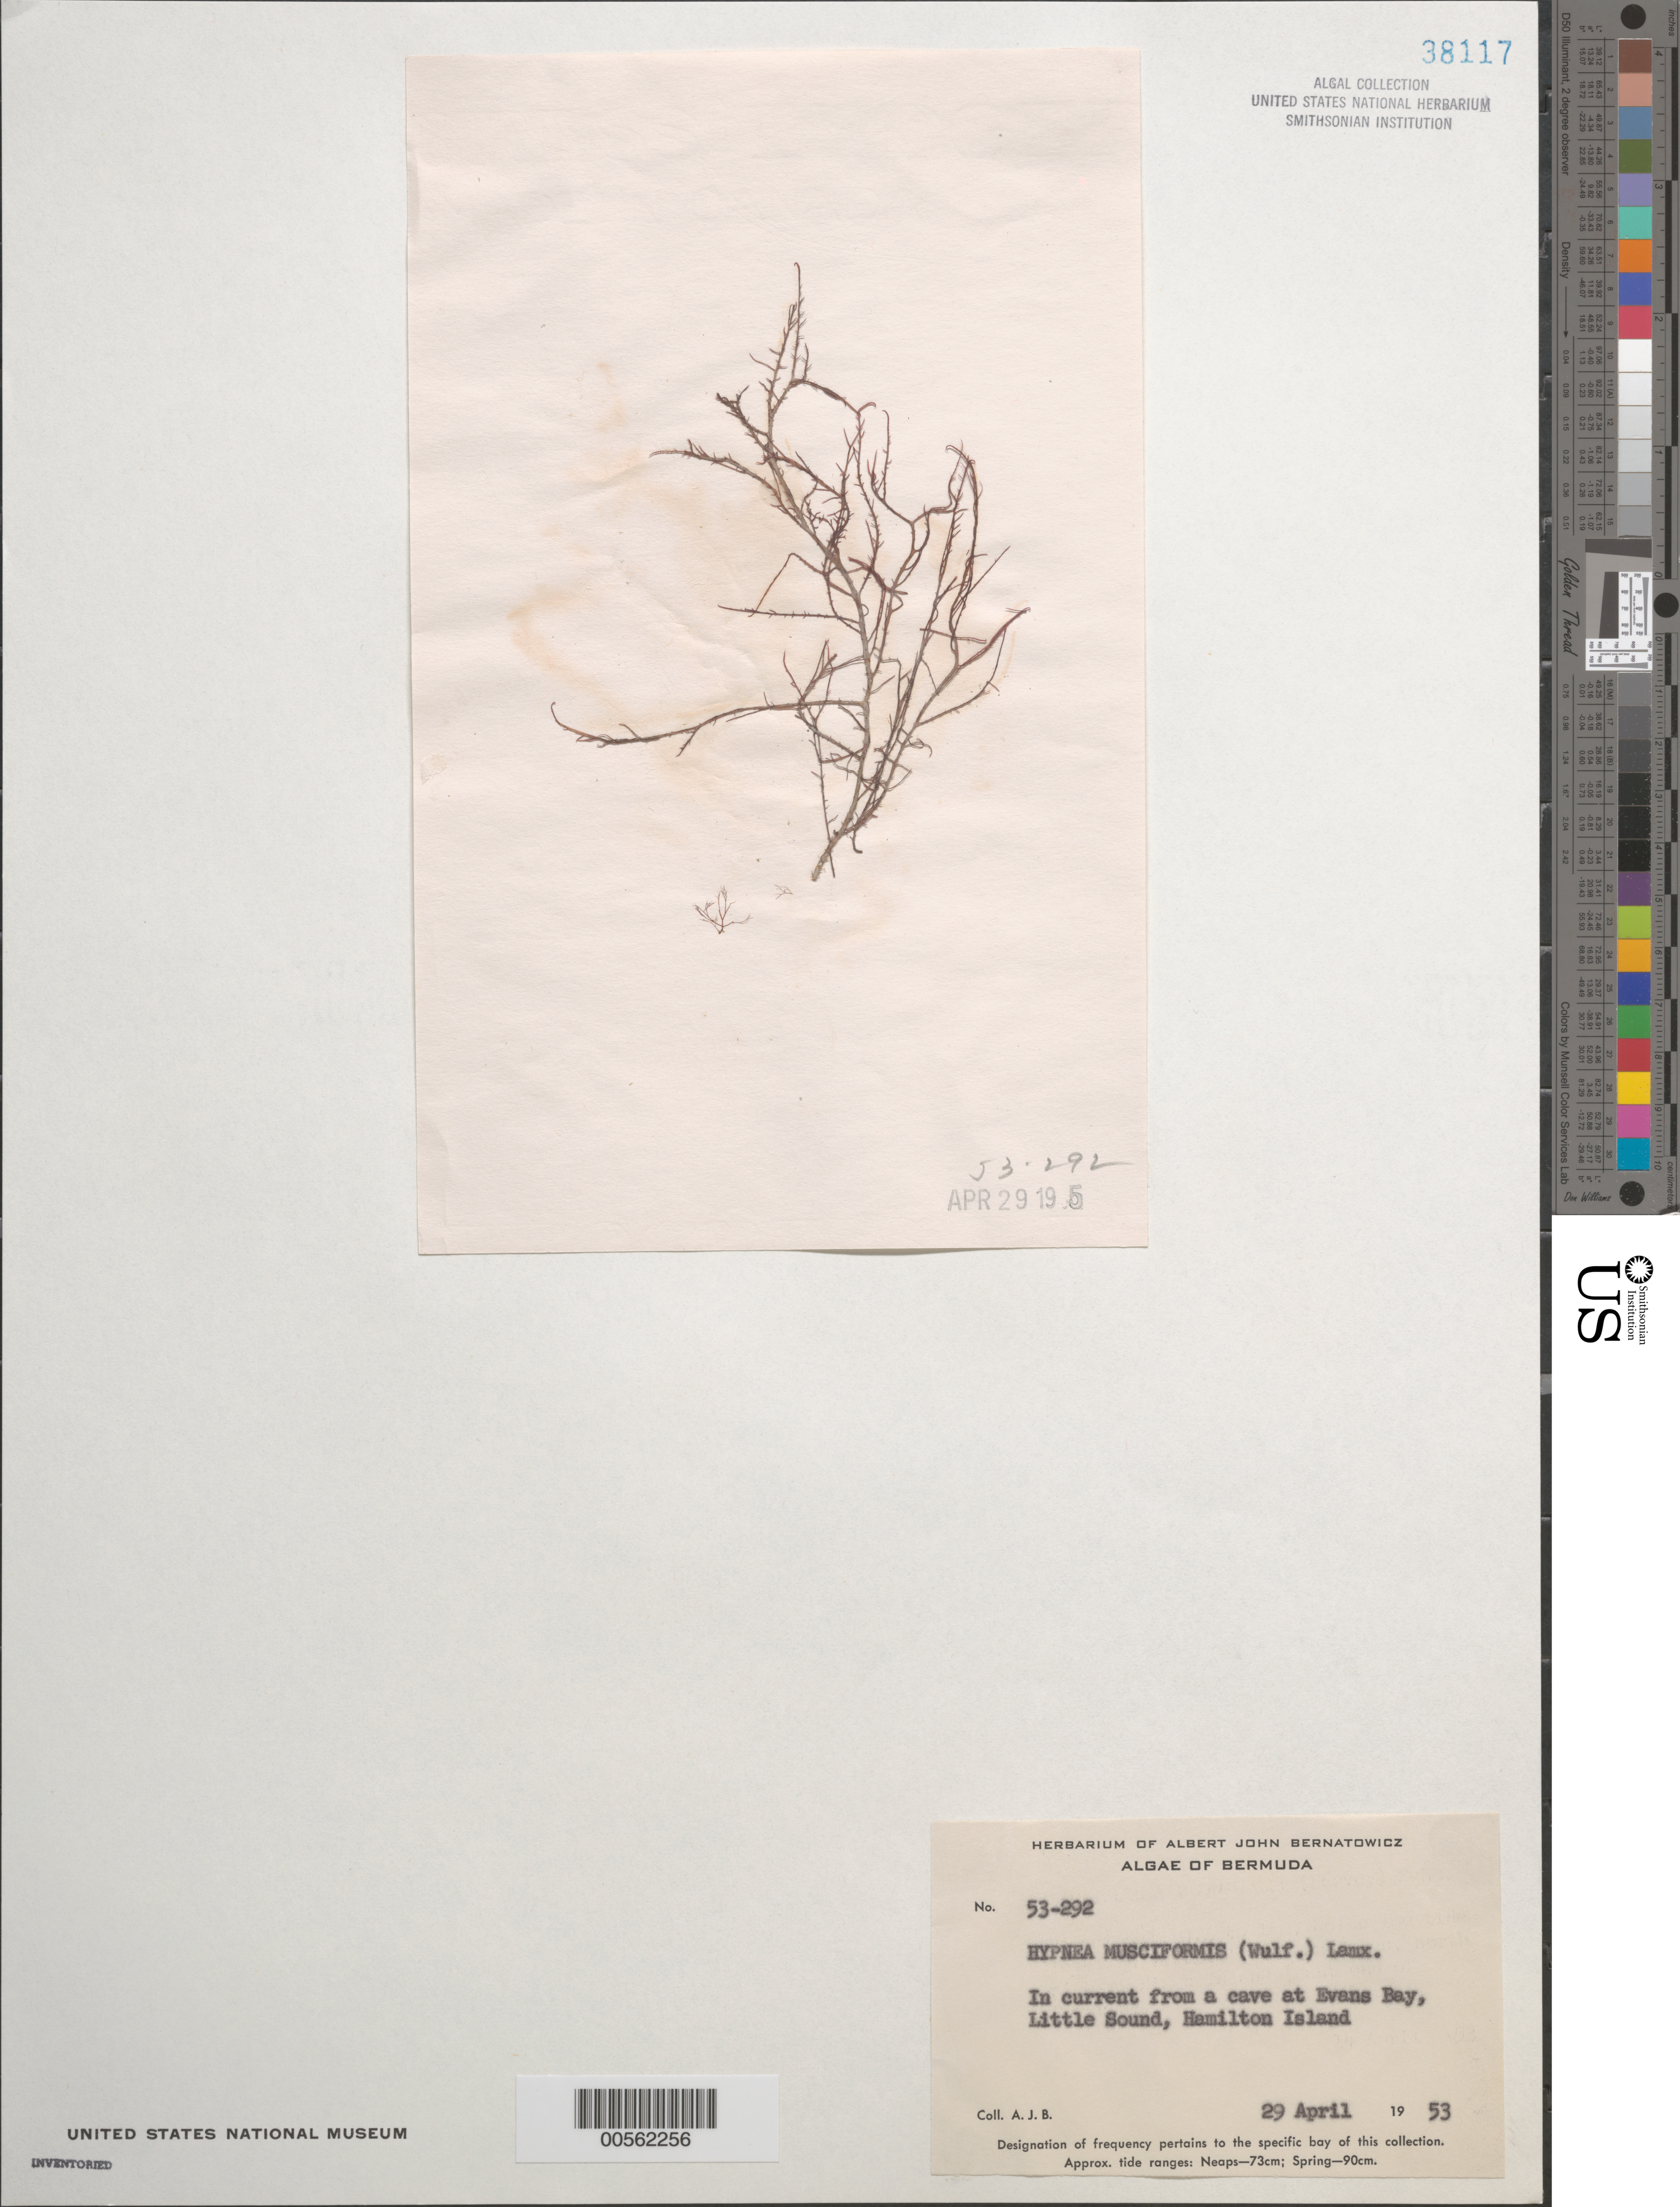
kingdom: Plantae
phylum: Rhodophyta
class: Florideophyceae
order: Gigartinales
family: Cystocloniaceae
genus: Hypnea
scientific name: Hypnea musciformis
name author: (Wulfen) J.V.Lamouroux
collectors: A. Bernatowicz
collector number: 53-292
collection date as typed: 29 Apr 1953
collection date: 1953-04-29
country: Bermuda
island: Bermuda Island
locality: Evans Bay, Little Sound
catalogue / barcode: US 38117